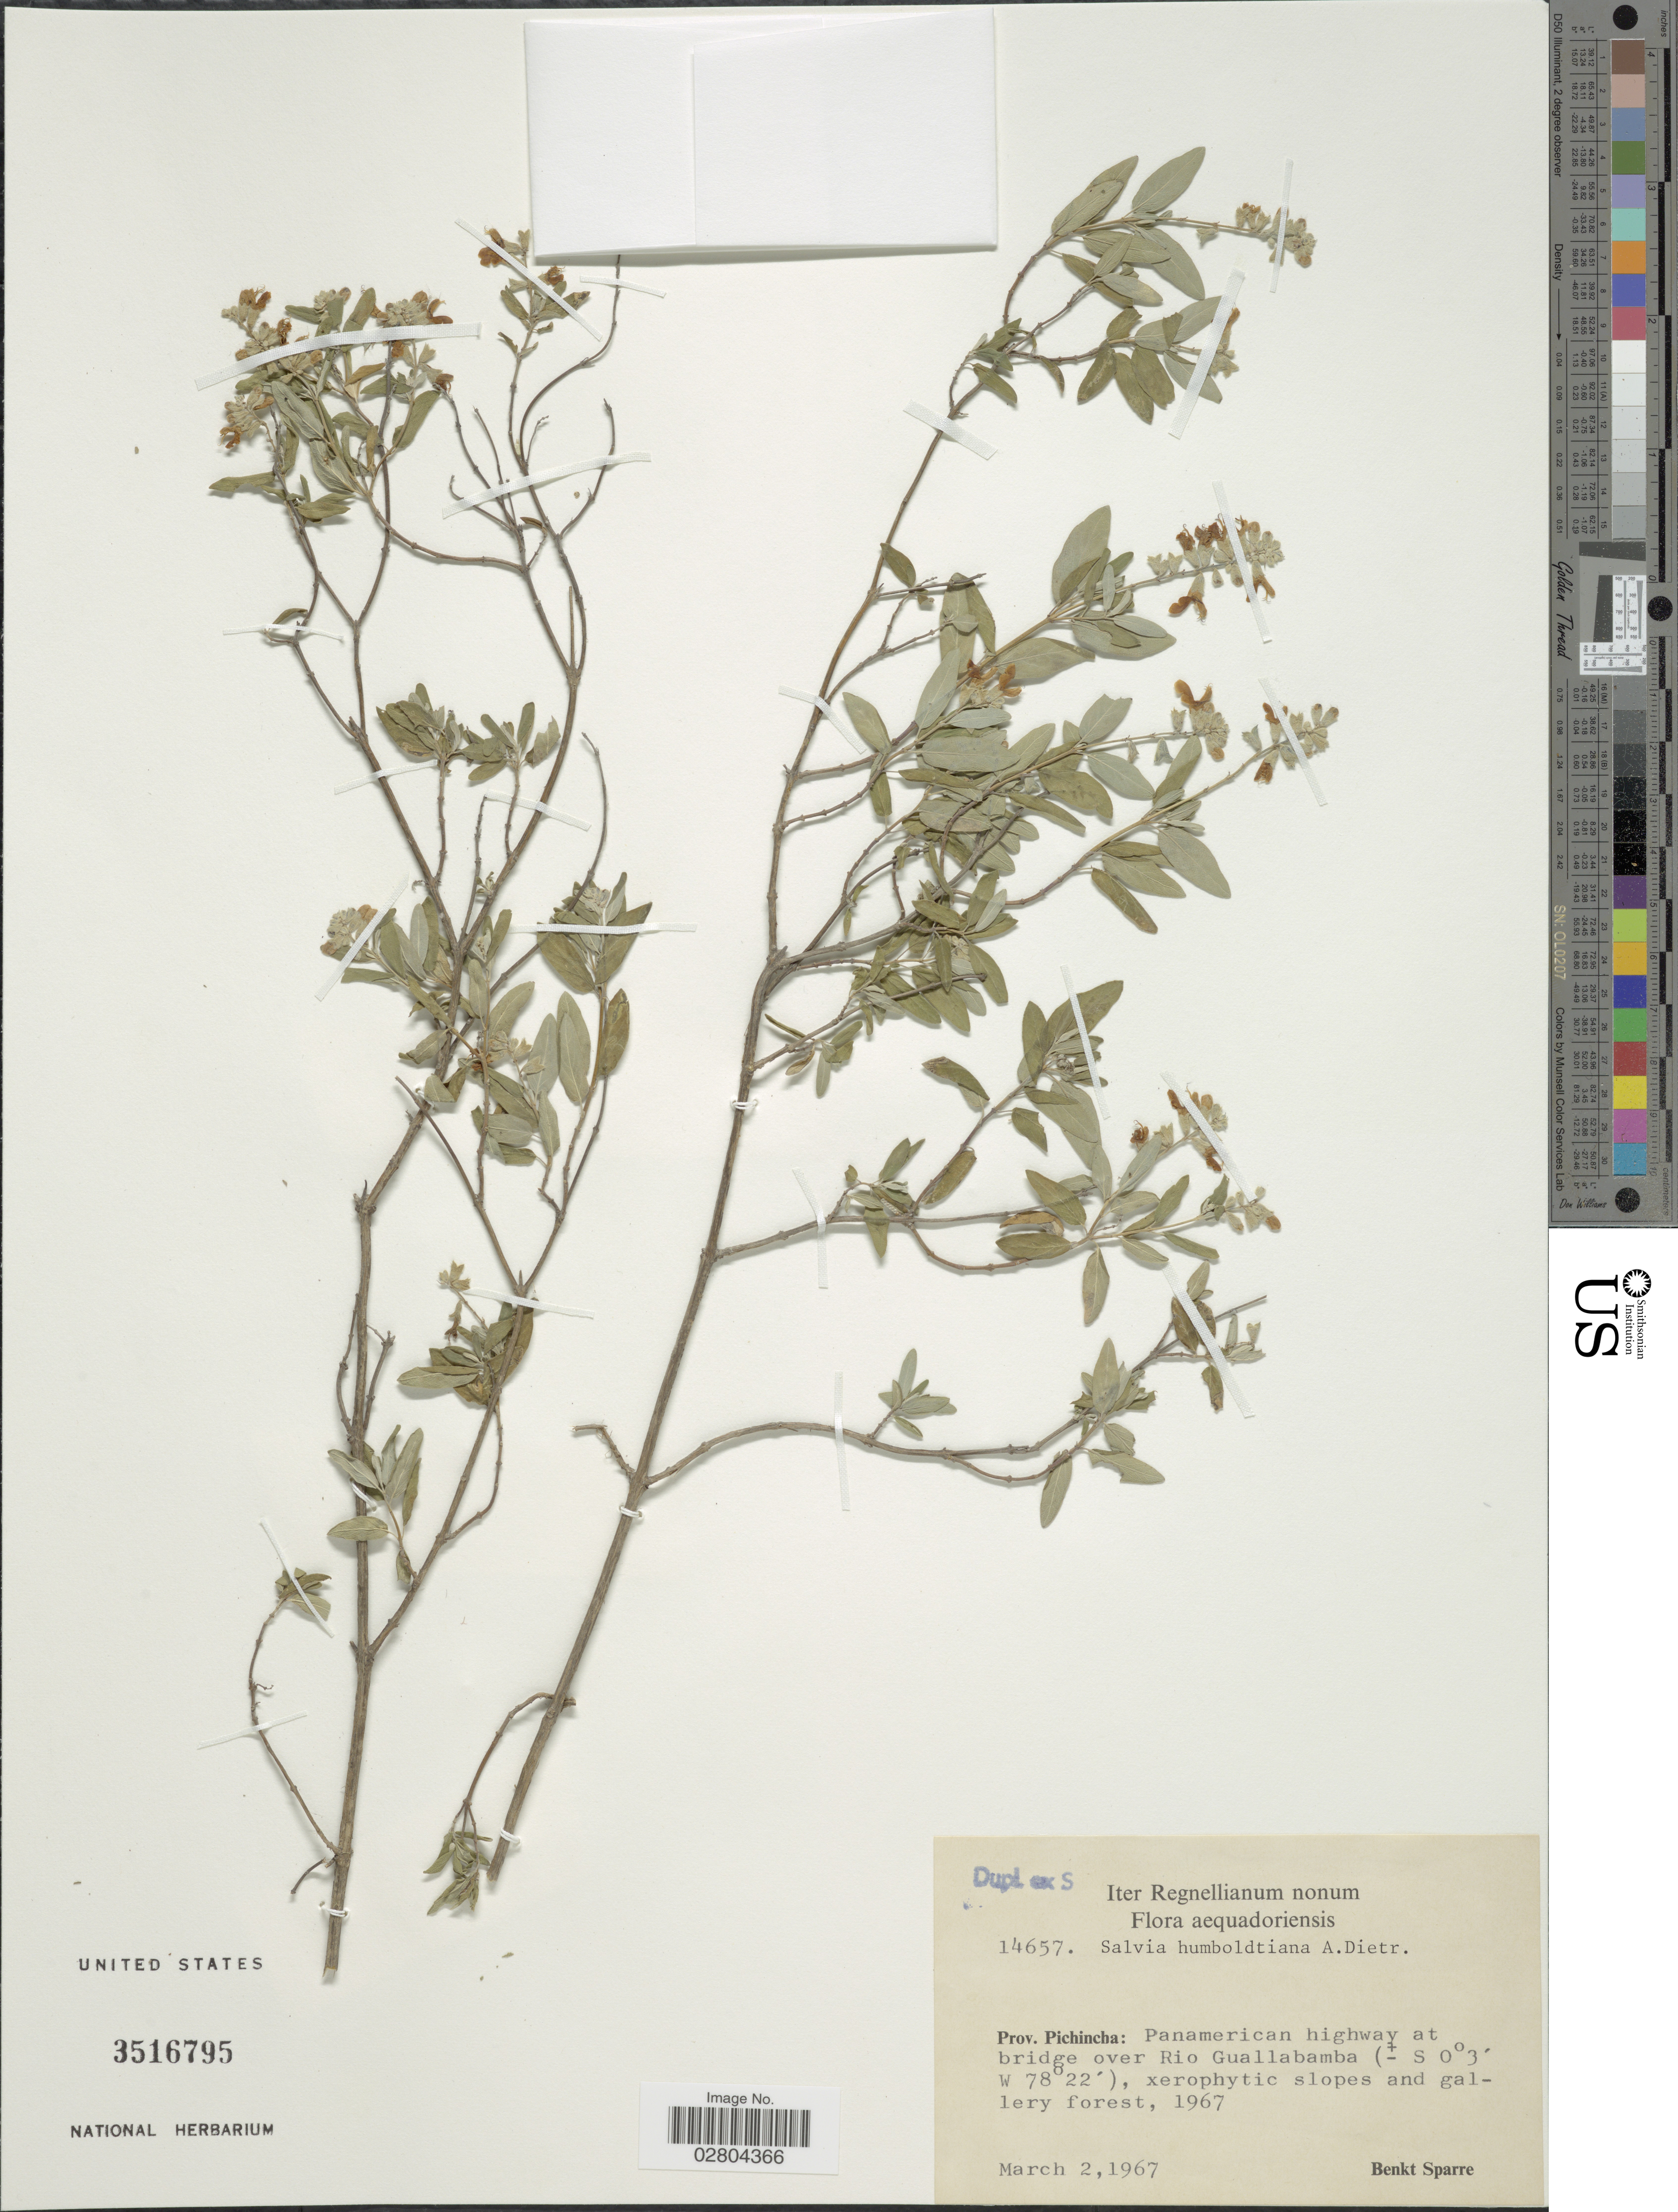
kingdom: Plantae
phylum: Tracheophyta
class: Magnoliopsida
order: Lamiales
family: Lamiaceae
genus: Salvia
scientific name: Salvia humboldtiana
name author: F. Dietr.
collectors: B. Sparre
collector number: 14657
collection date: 1967-03-02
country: Ecuador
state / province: Pichincha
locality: Panamerican highway at bridge over Rio Guallabamba, xerophytic slopes and galery forest.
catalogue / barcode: US 3516795